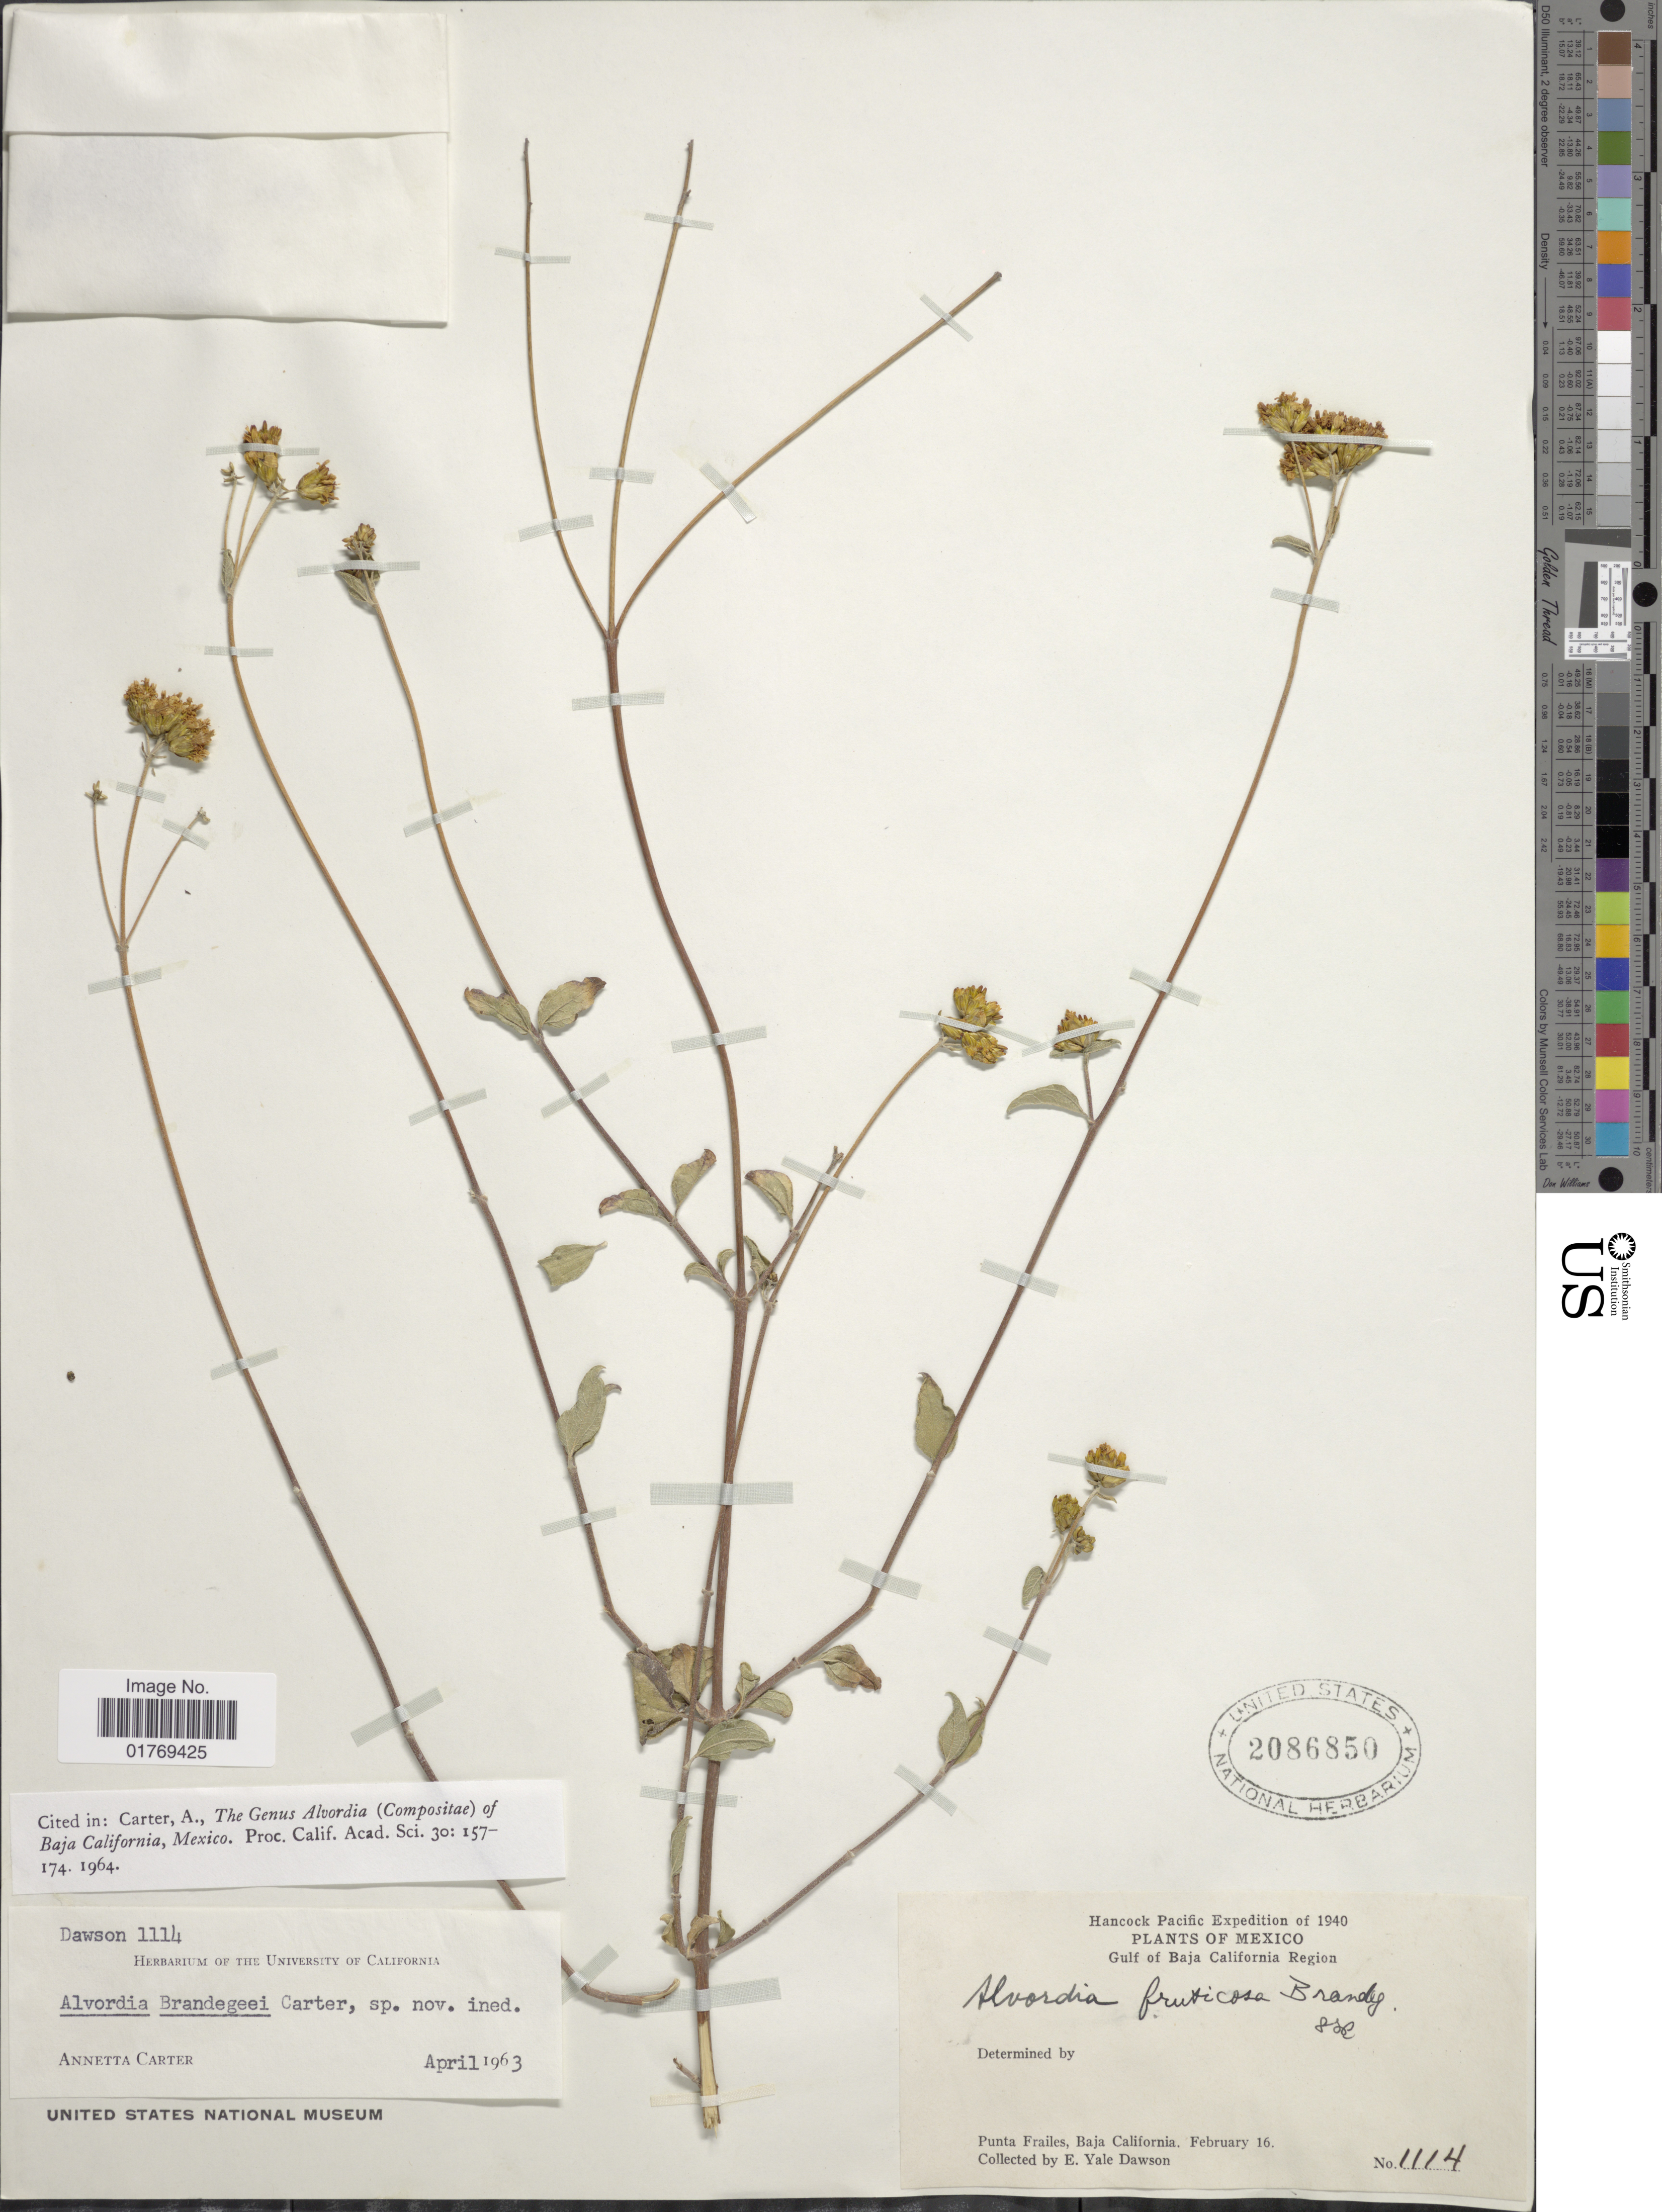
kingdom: Plantae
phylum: Tracheophyta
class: Magnoliopsida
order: Asterales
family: Asteraceae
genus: Alvordia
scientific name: Alvordia brandegeei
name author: A.M. Carter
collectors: N. Yensen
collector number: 1114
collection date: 1940-02-16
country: Mexico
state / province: Baja California Sur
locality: Hancock Pacific. Gulf of Baja California Region. Punta Frailes, Baja California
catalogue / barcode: US 2086850